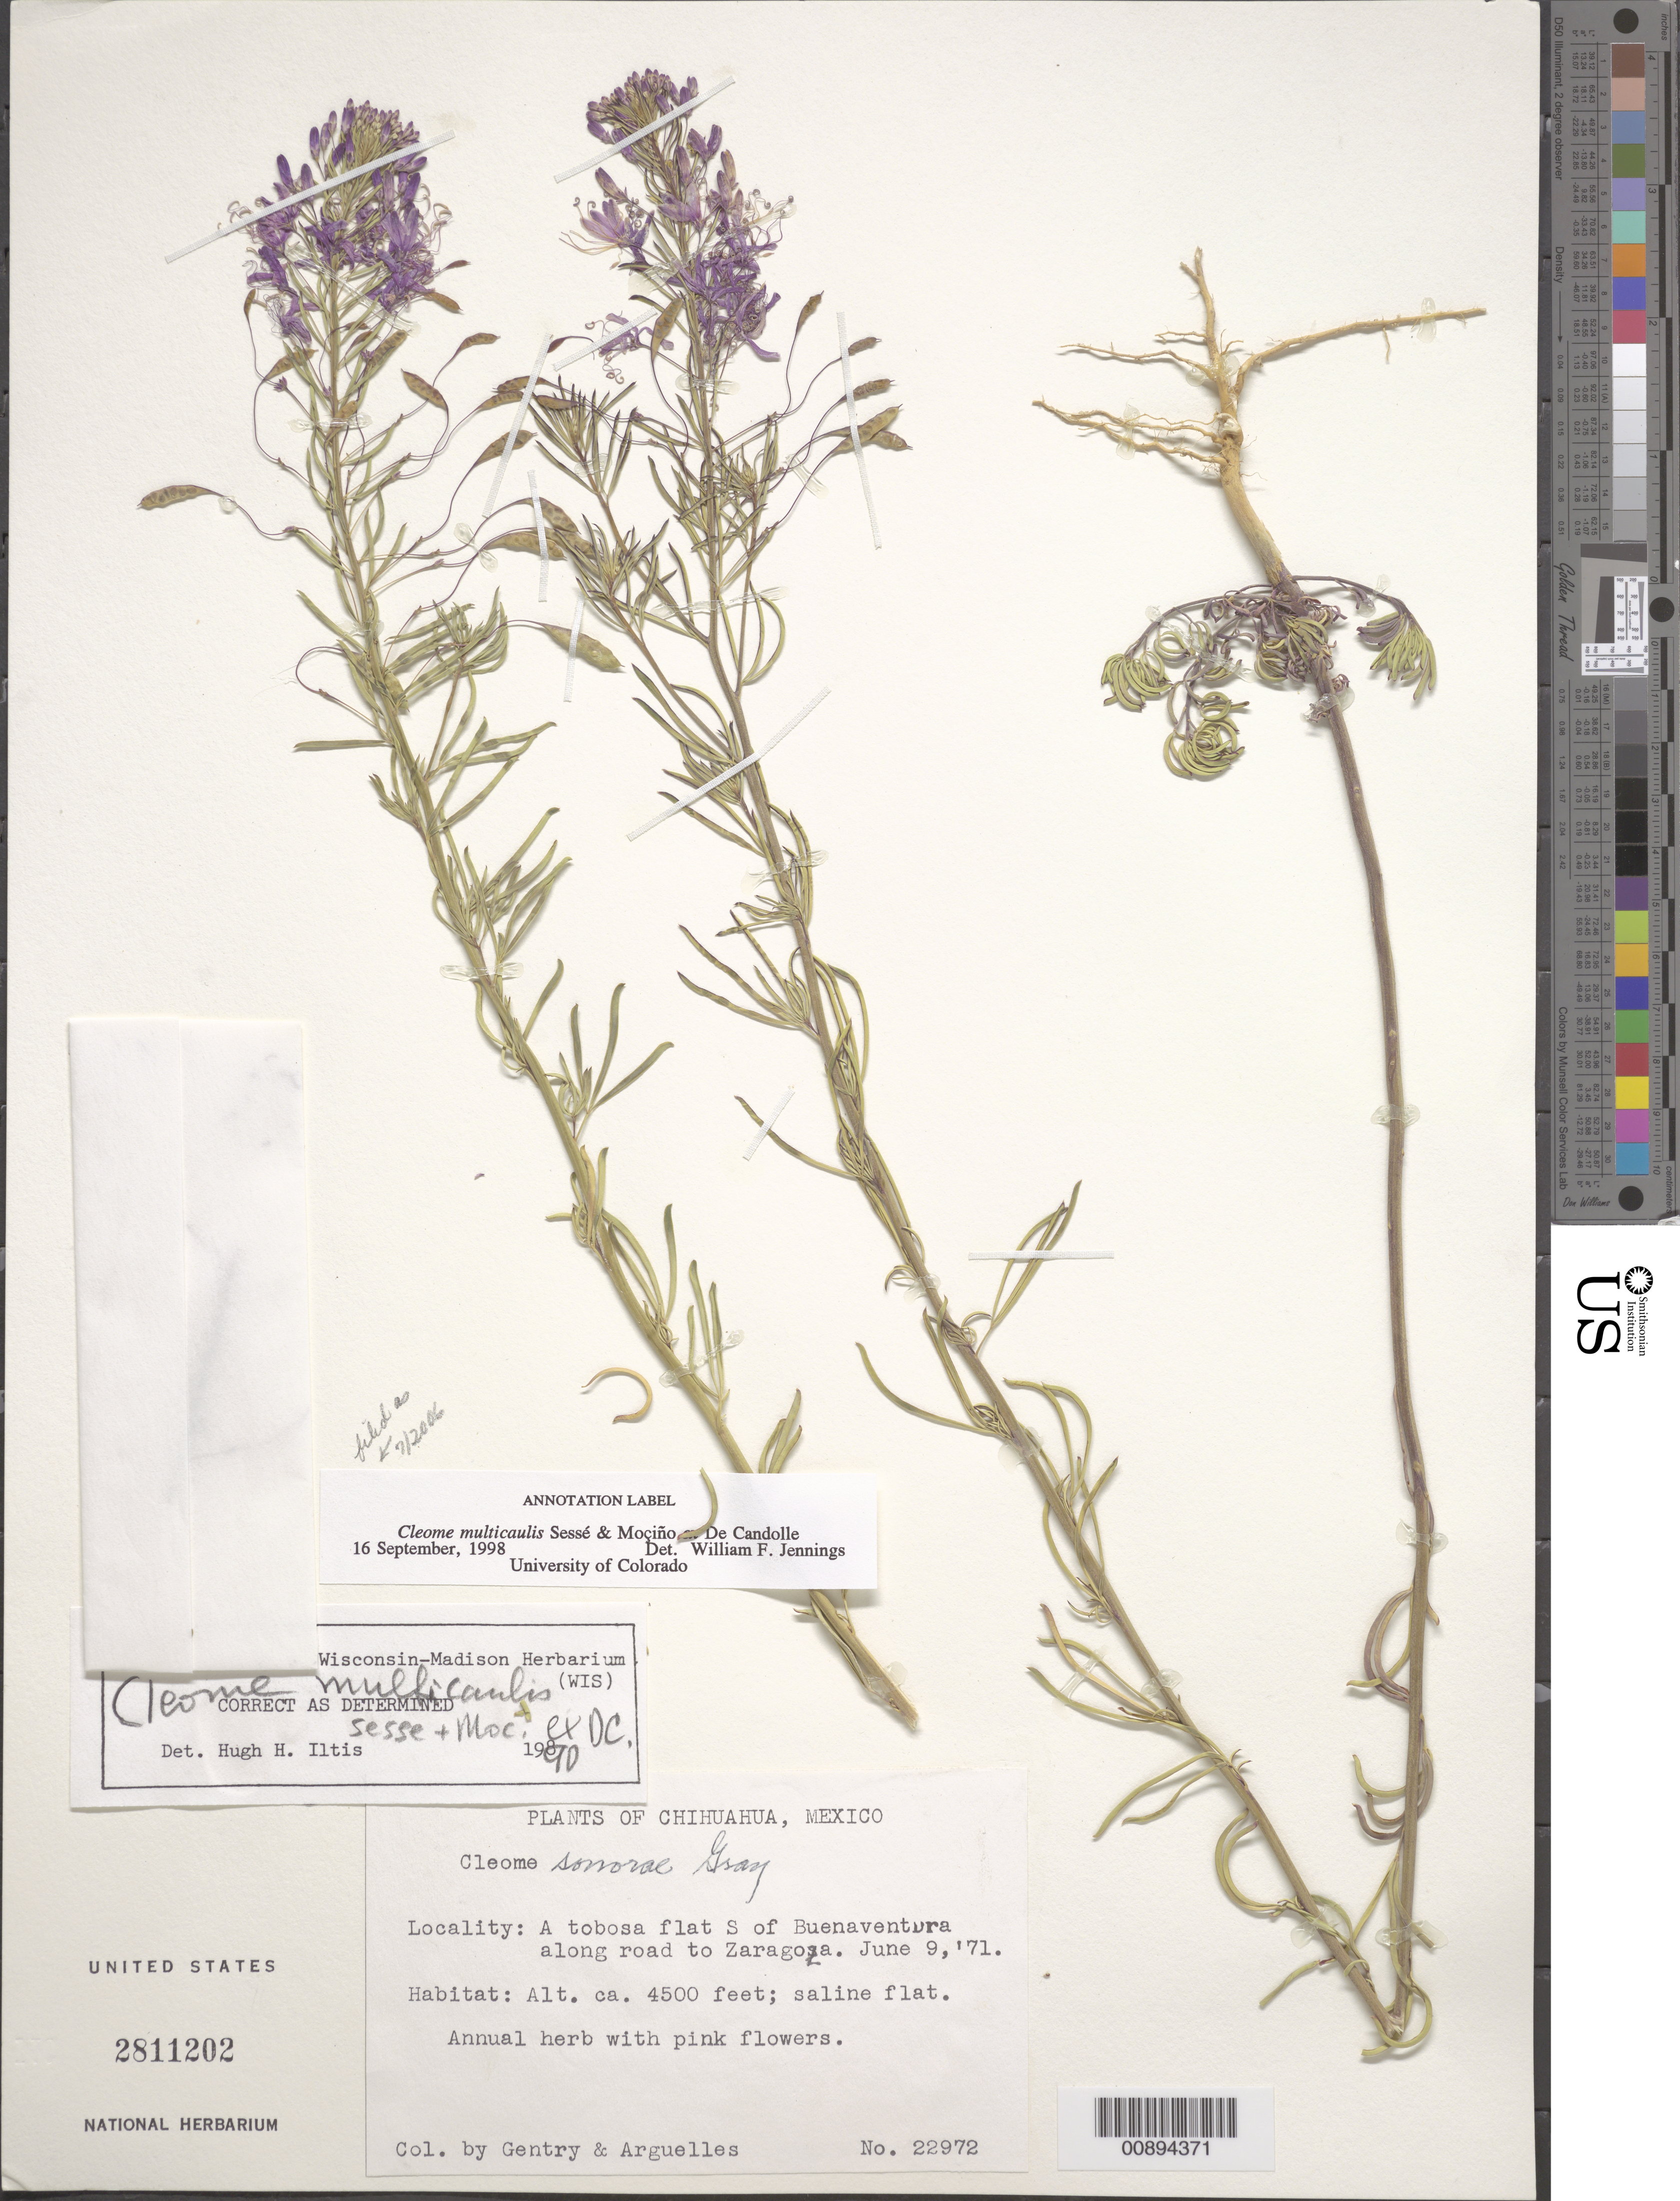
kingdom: Plantae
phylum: Tracheophyta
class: Magnoliopsida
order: Brassicales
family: Cleomaceae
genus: Cleomella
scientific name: Cleomella multicaulis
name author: (DC.) Roalson & J.C. Hall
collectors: Gentry, -- & Arguelles, --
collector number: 22972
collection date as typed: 09 Jun 1971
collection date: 1971-06-09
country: Mexico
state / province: Chihuahua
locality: A tobosa flat S of Buenaventura, along road to Zaragoza, Chihuahua.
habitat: Saline flat.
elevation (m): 1372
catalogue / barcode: US 2811202